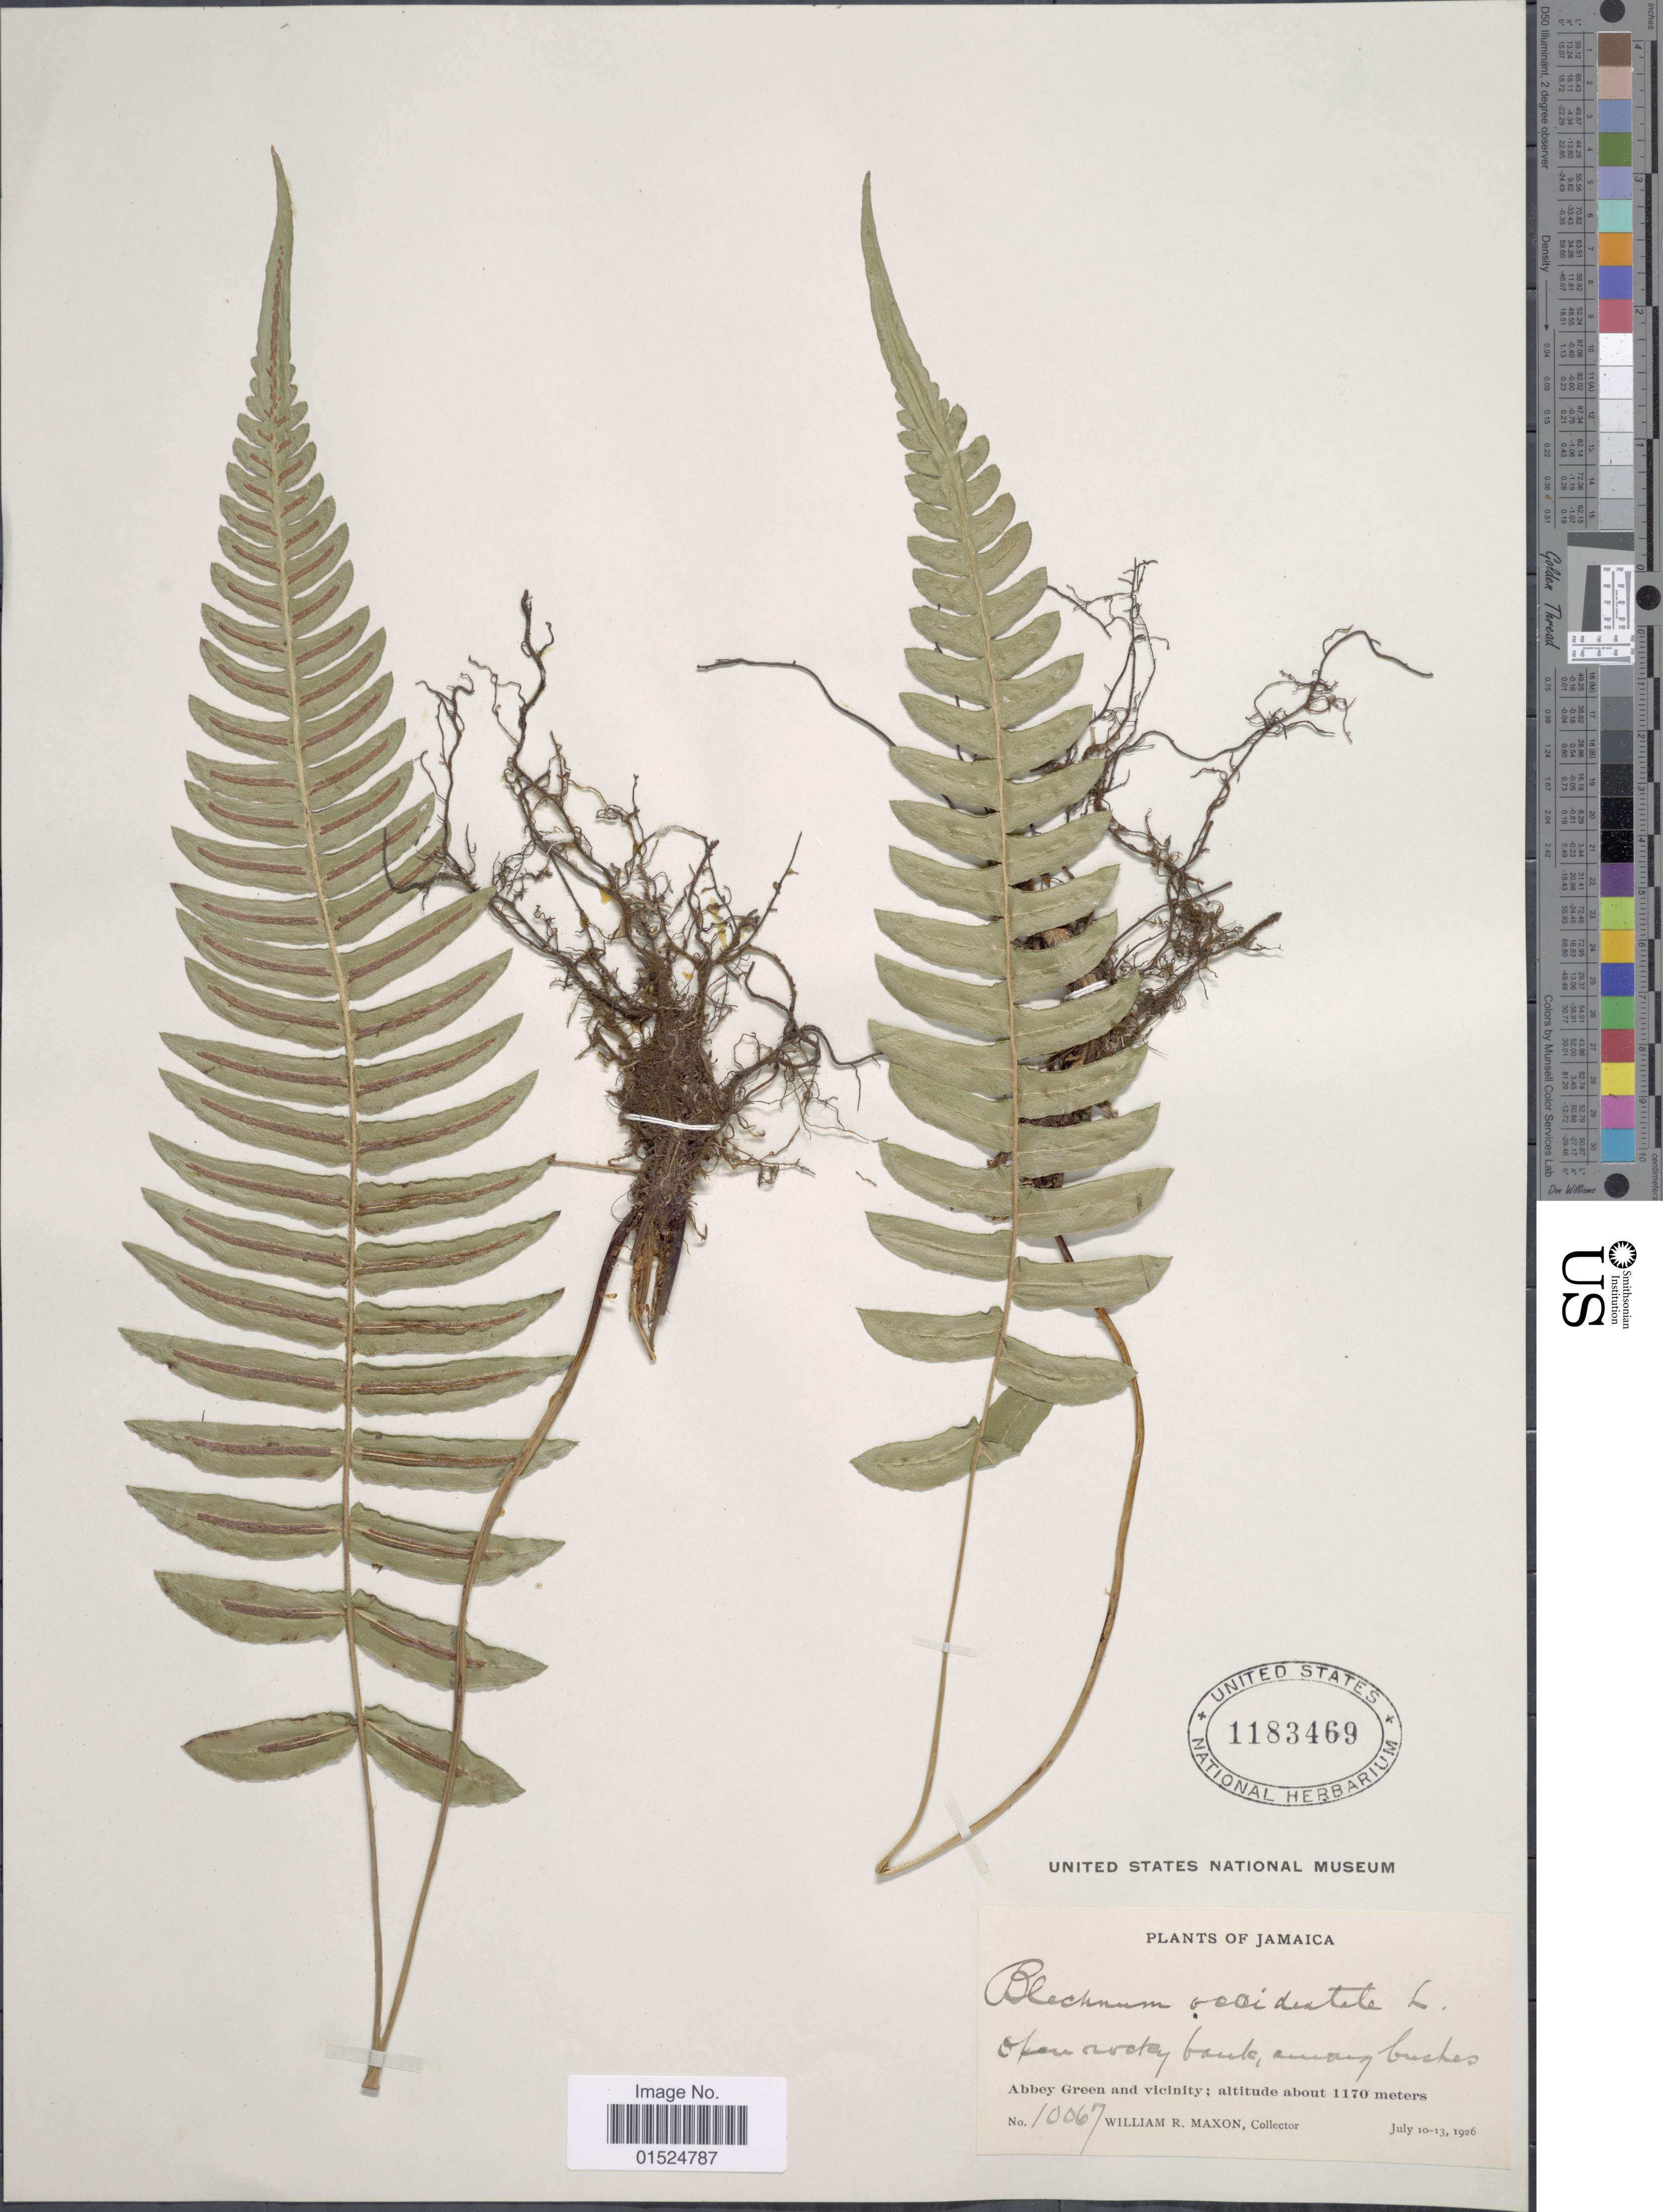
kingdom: Plantae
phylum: Tracheophyta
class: Polypodiopsida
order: Polypodiales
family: Blechnaceae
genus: Blechnum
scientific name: Blechnum glandulosum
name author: Link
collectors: W. R. Maxon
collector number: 10067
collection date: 1926-07-10/1926-07-13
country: Jamaica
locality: Abbey Green and vicinity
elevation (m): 1170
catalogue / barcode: US 1183469